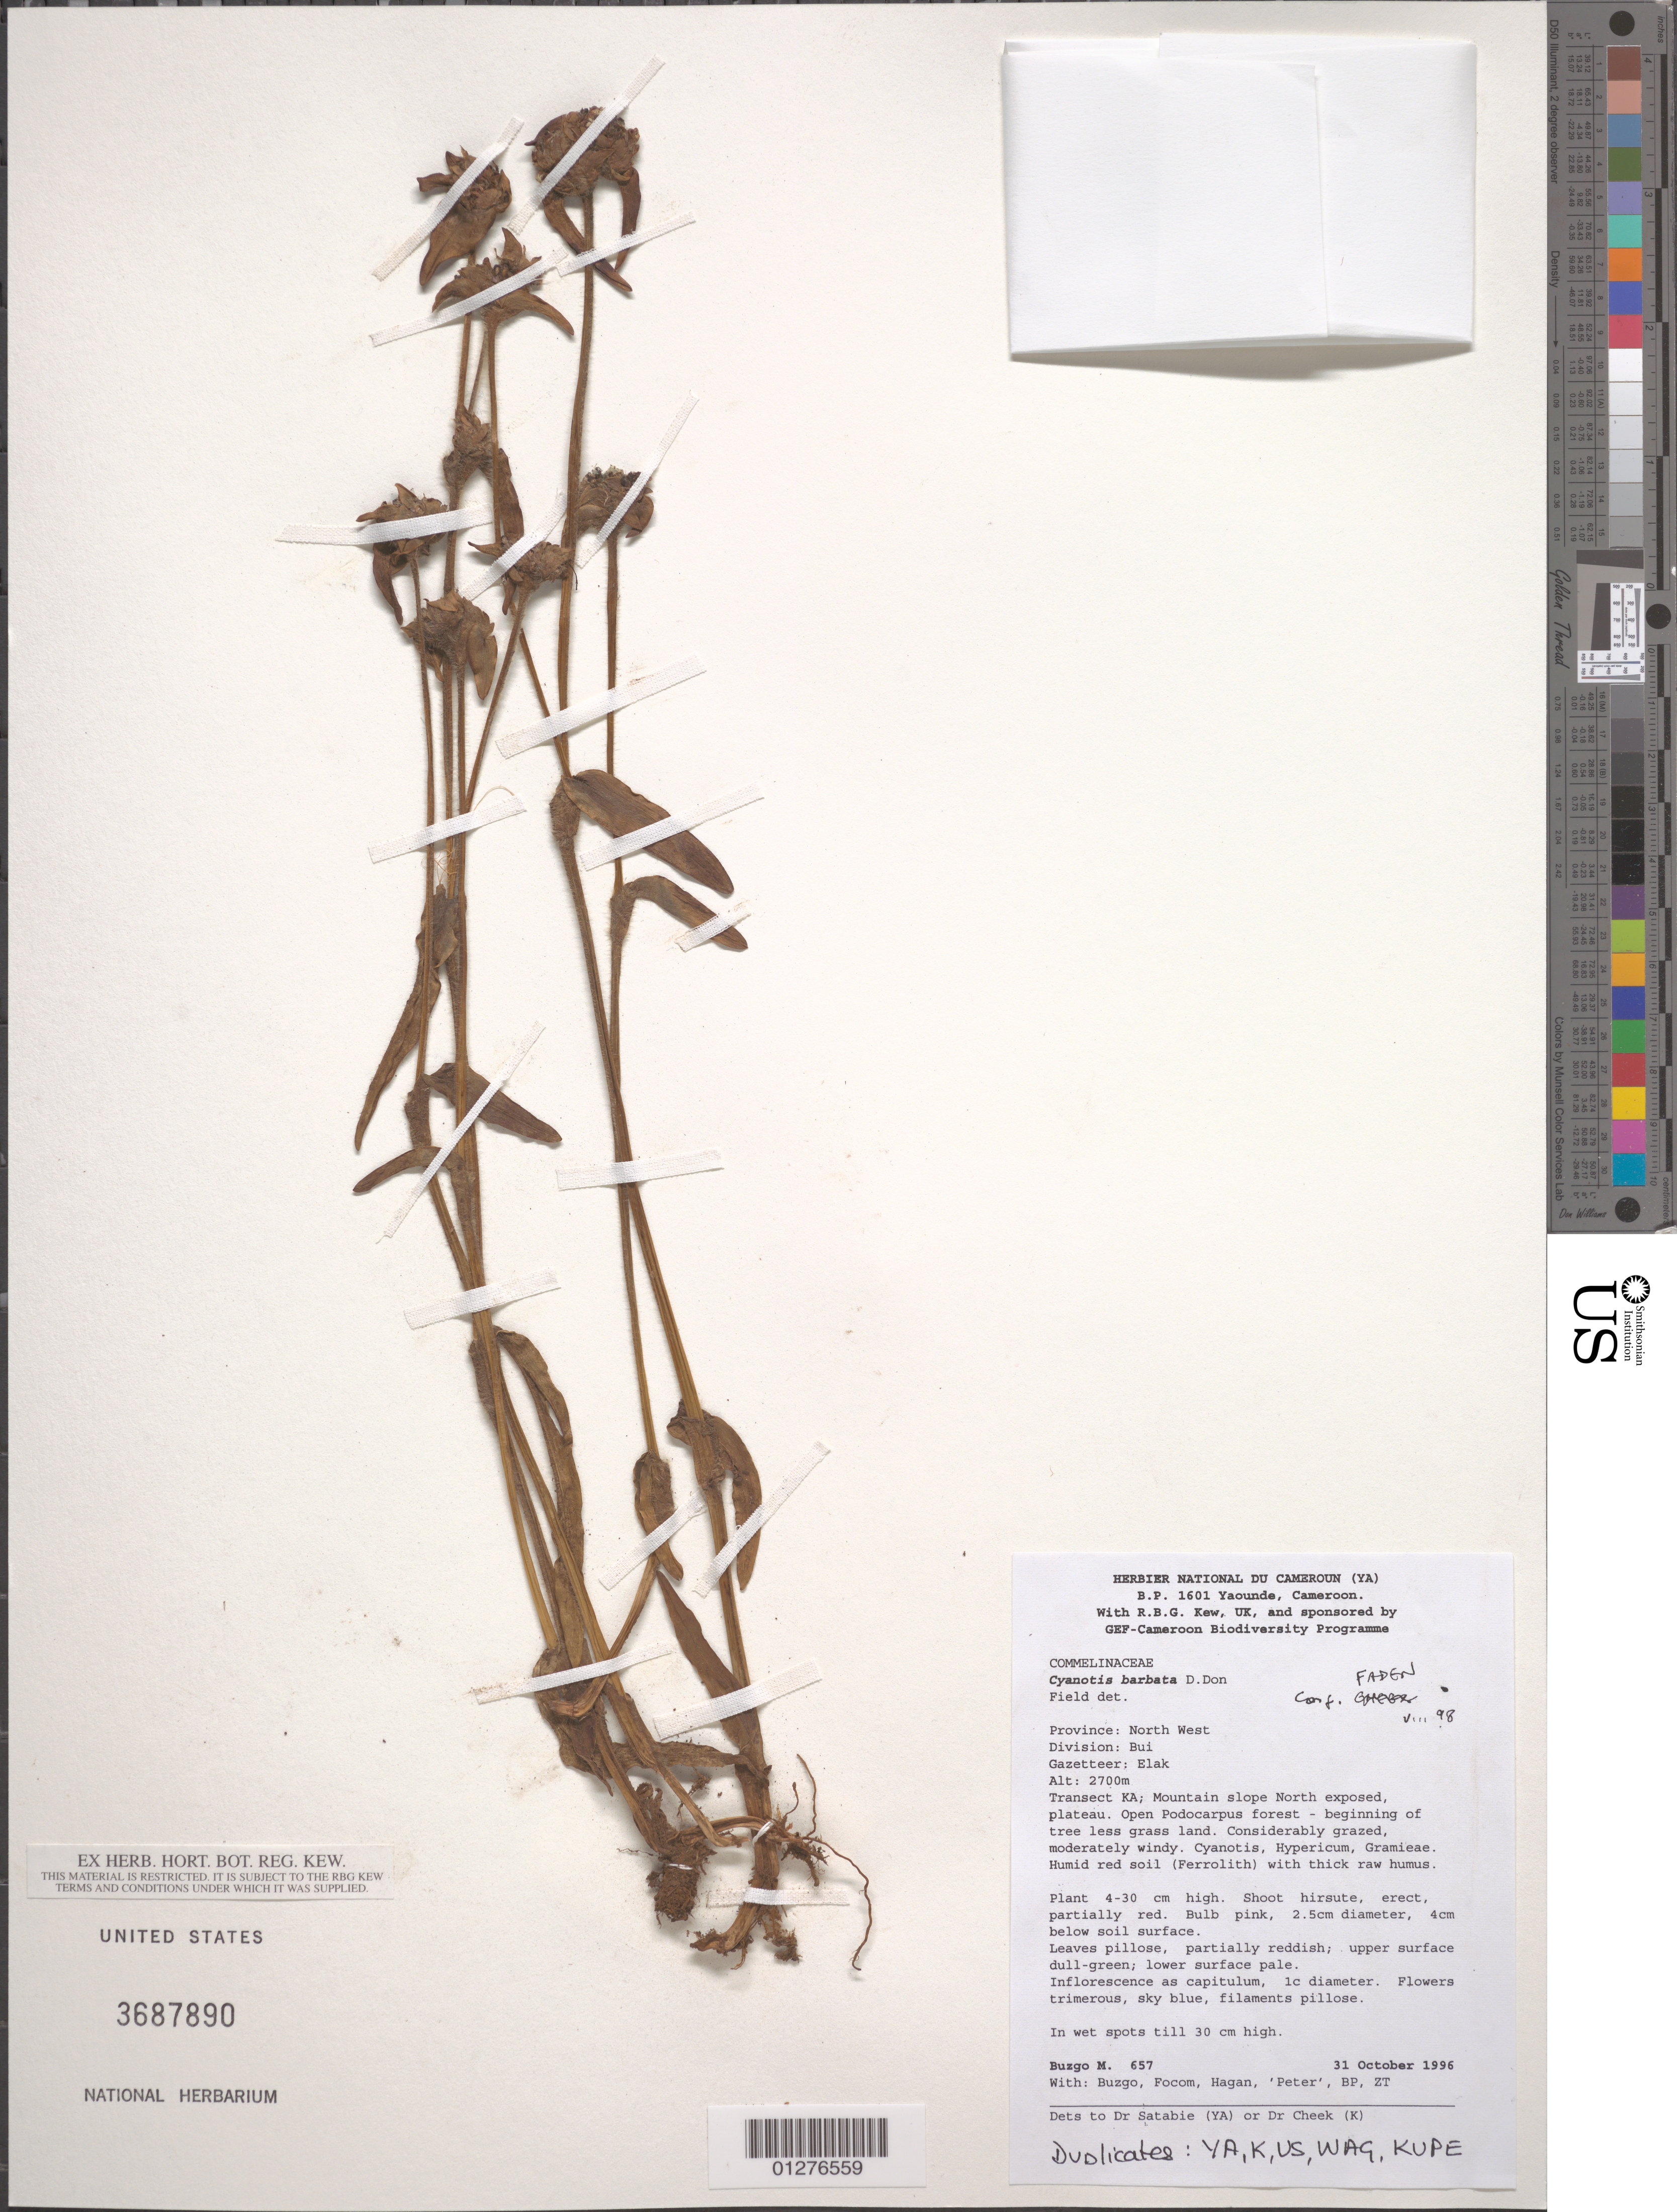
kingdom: Plantae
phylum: Tracheophyta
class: Liliopsida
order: Commelinales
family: Commelinaceae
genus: Cyanotis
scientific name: Cyanotis barbata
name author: D. Don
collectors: M. Buzgo et al.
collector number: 31 Oct 1996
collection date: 1996-10-31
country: Cameroon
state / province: Nord-ouest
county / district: Bui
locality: Gazatteer: Elak. Transect KA; Mountain slope North exposed, plateau.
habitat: In wet spots till 30 cm high. Open Podocarpus forest - beginning of tree less grass land. Considerably grazed, moderately windy. Cyanotis, Hypericum, Gramieae. Humid red soil (Ferrolith) with thick raw humus.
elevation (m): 2700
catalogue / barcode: US 3687890